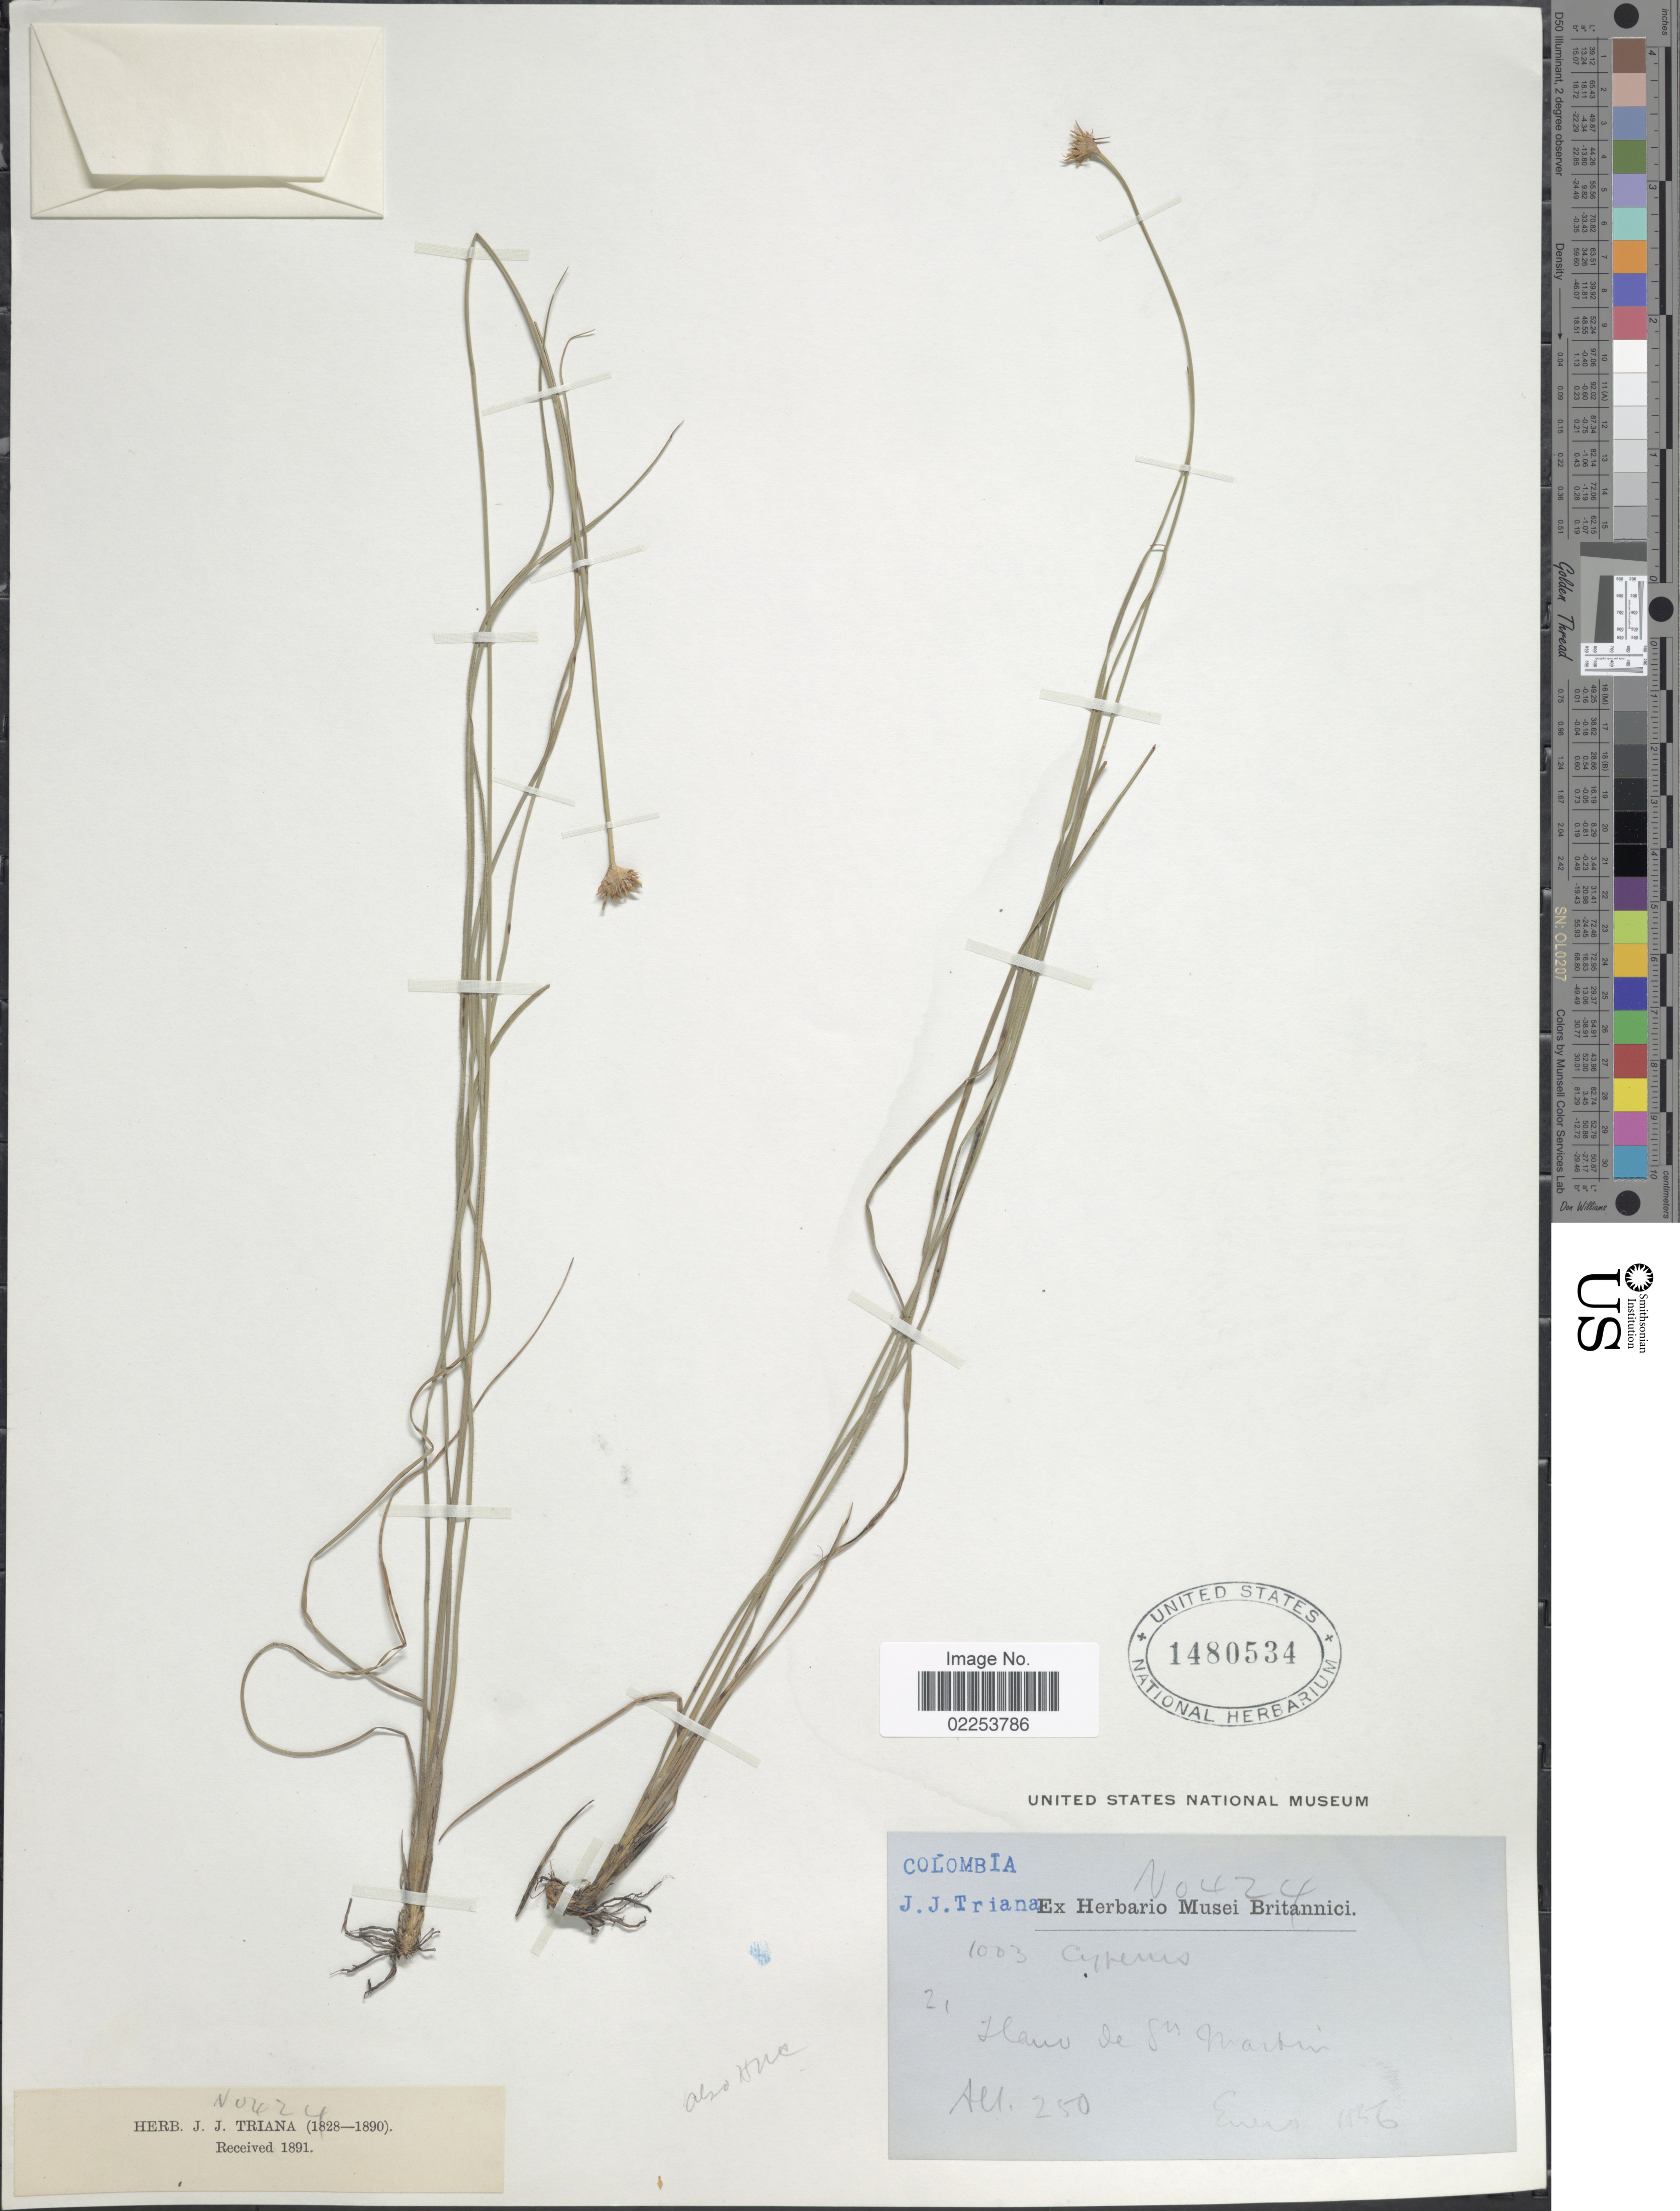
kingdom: Plantae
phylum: Tracheophyta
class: Liliopsida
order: Poales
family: Cyperaceae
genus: Rhynchospora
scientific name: Rhynchospora hirta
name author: (Nees) Boeckeler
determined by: Alves, K.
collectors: J. J. Triana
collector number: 1003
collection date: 1856-01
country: Colombia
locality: Llano de St. Martin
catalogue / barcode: US 1480534